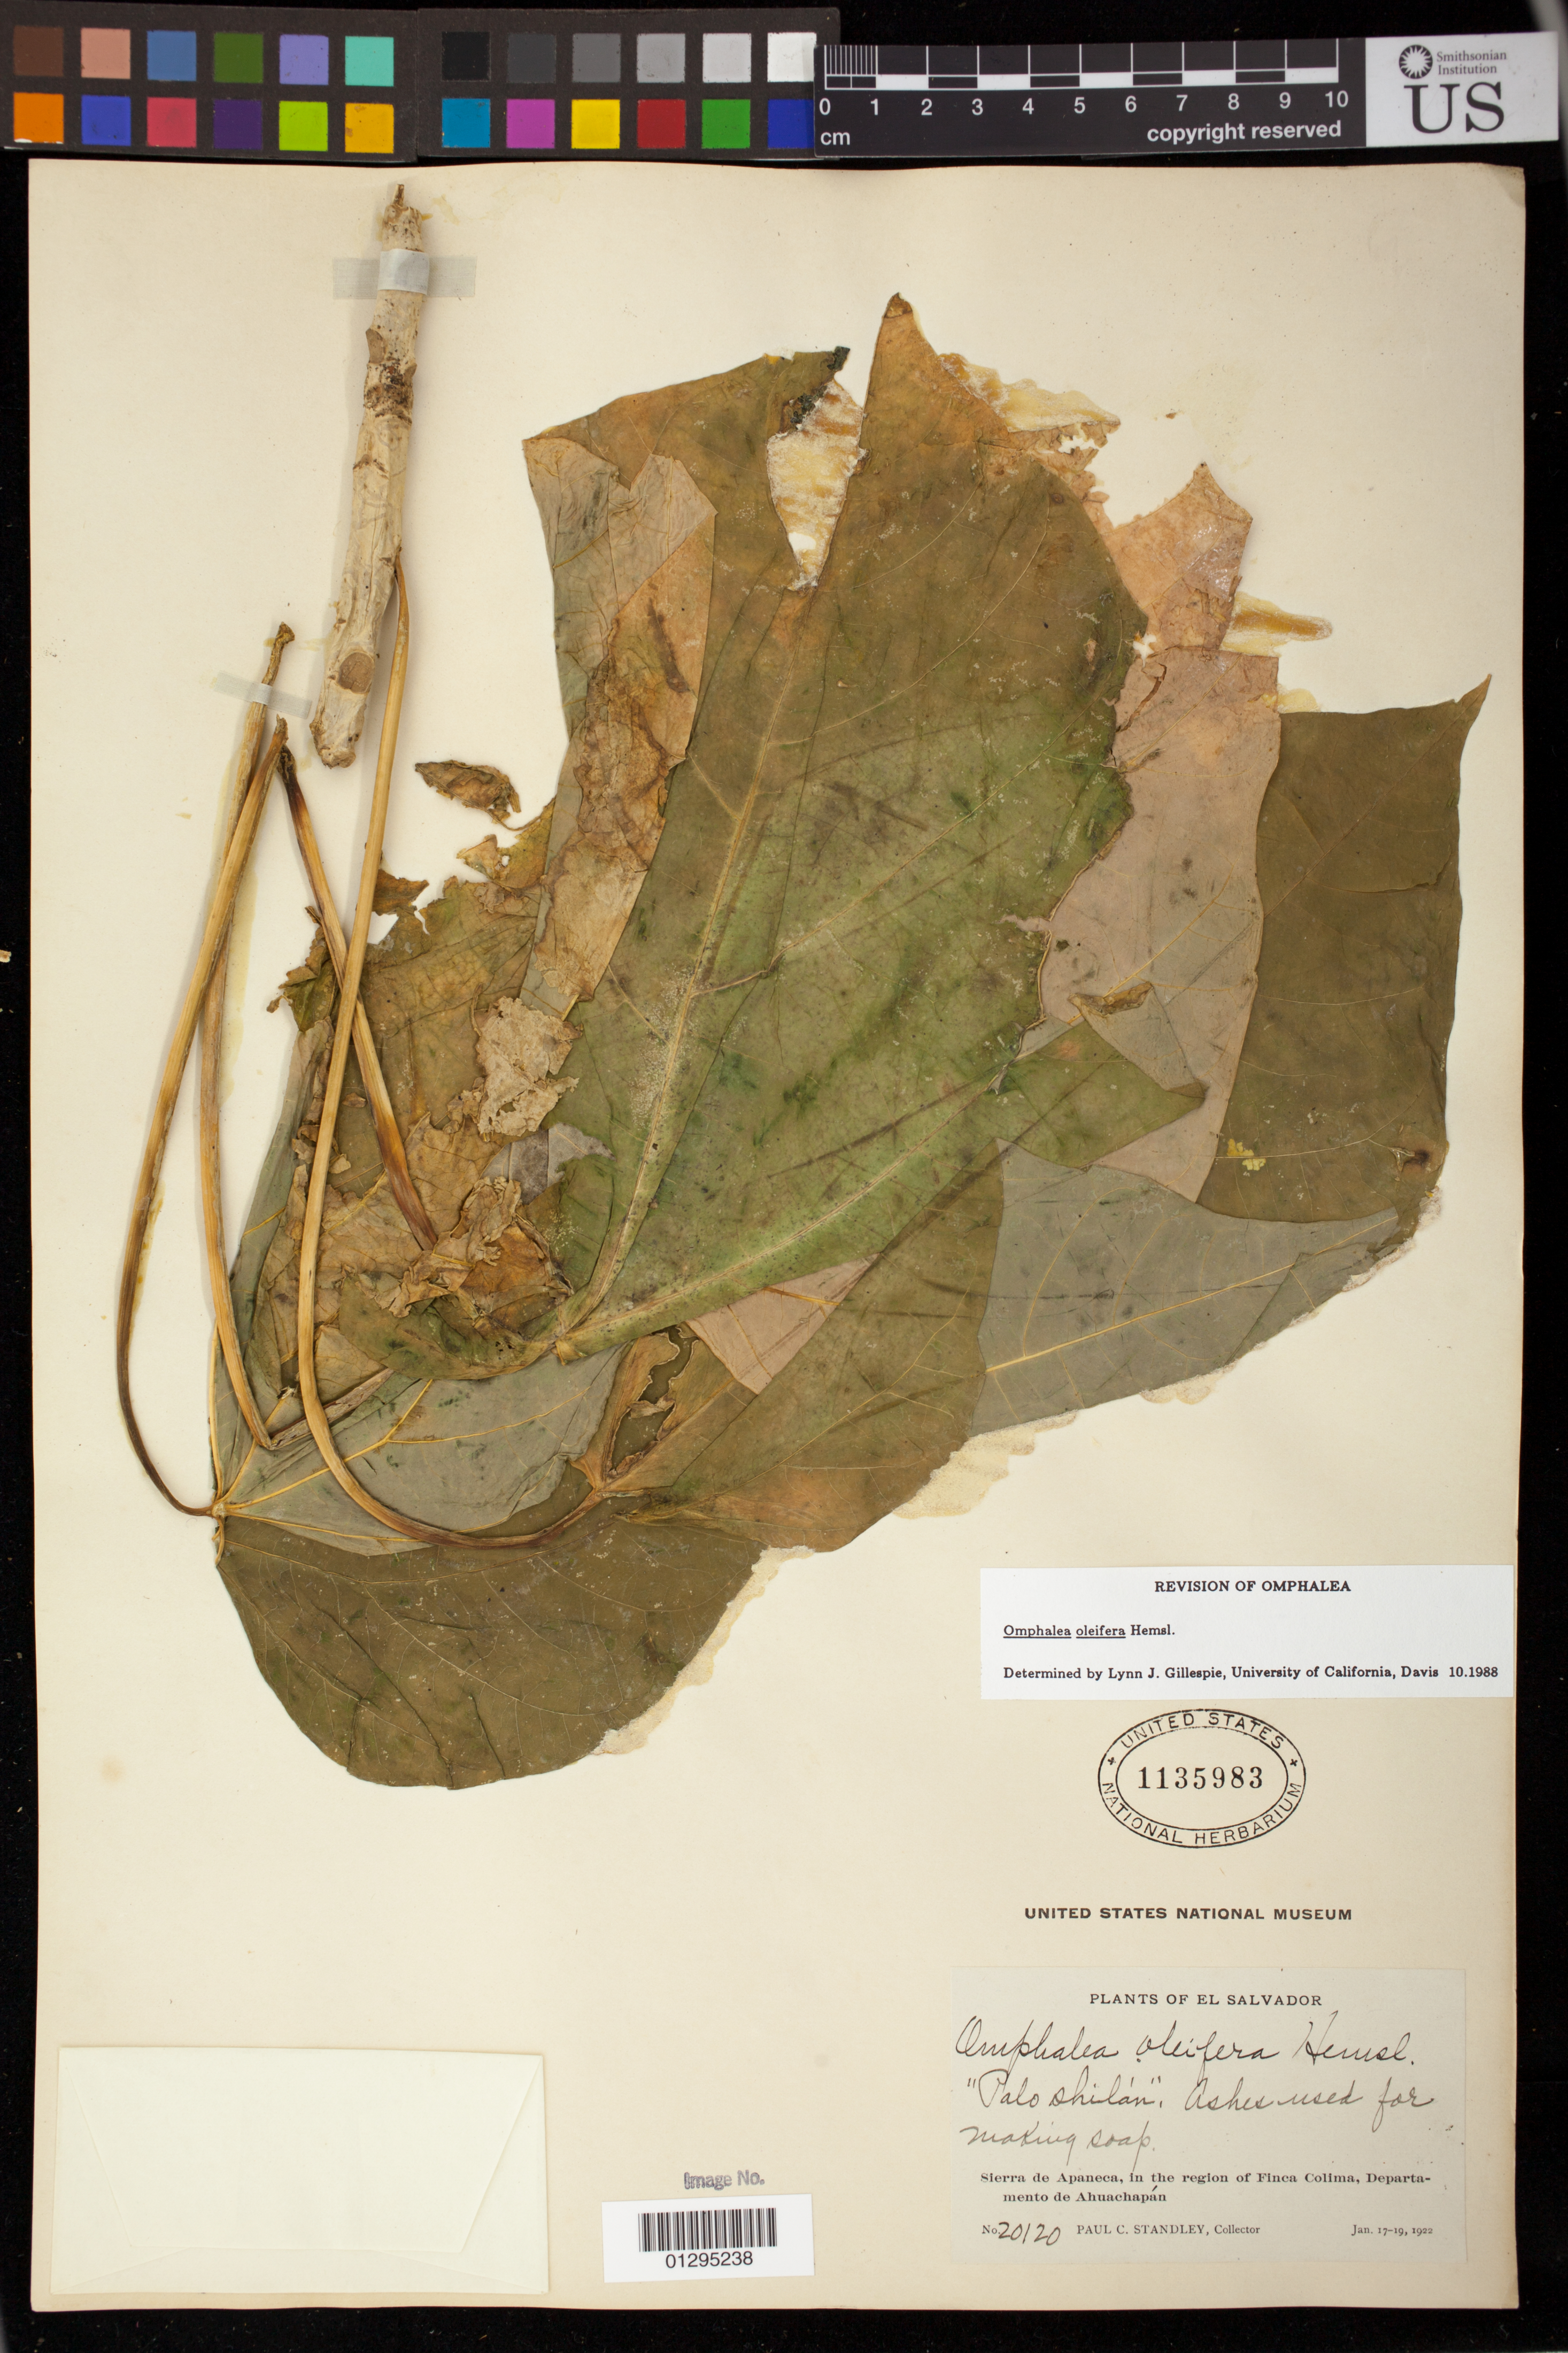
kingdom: Plantae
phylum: Tracheophyta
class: Magnoliopsida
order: Malpighiales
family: Euphorbiaceae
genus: Omphalea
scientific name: Omphalea oleifera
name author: Hemsl.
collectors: P. C. Standley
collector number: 20120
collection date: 1922-01-17/1922-01-19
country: El Salvador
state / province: Ahuachapan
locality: Sierra de Apaneca, in the region of Finca Colima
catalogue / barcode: US 1135983